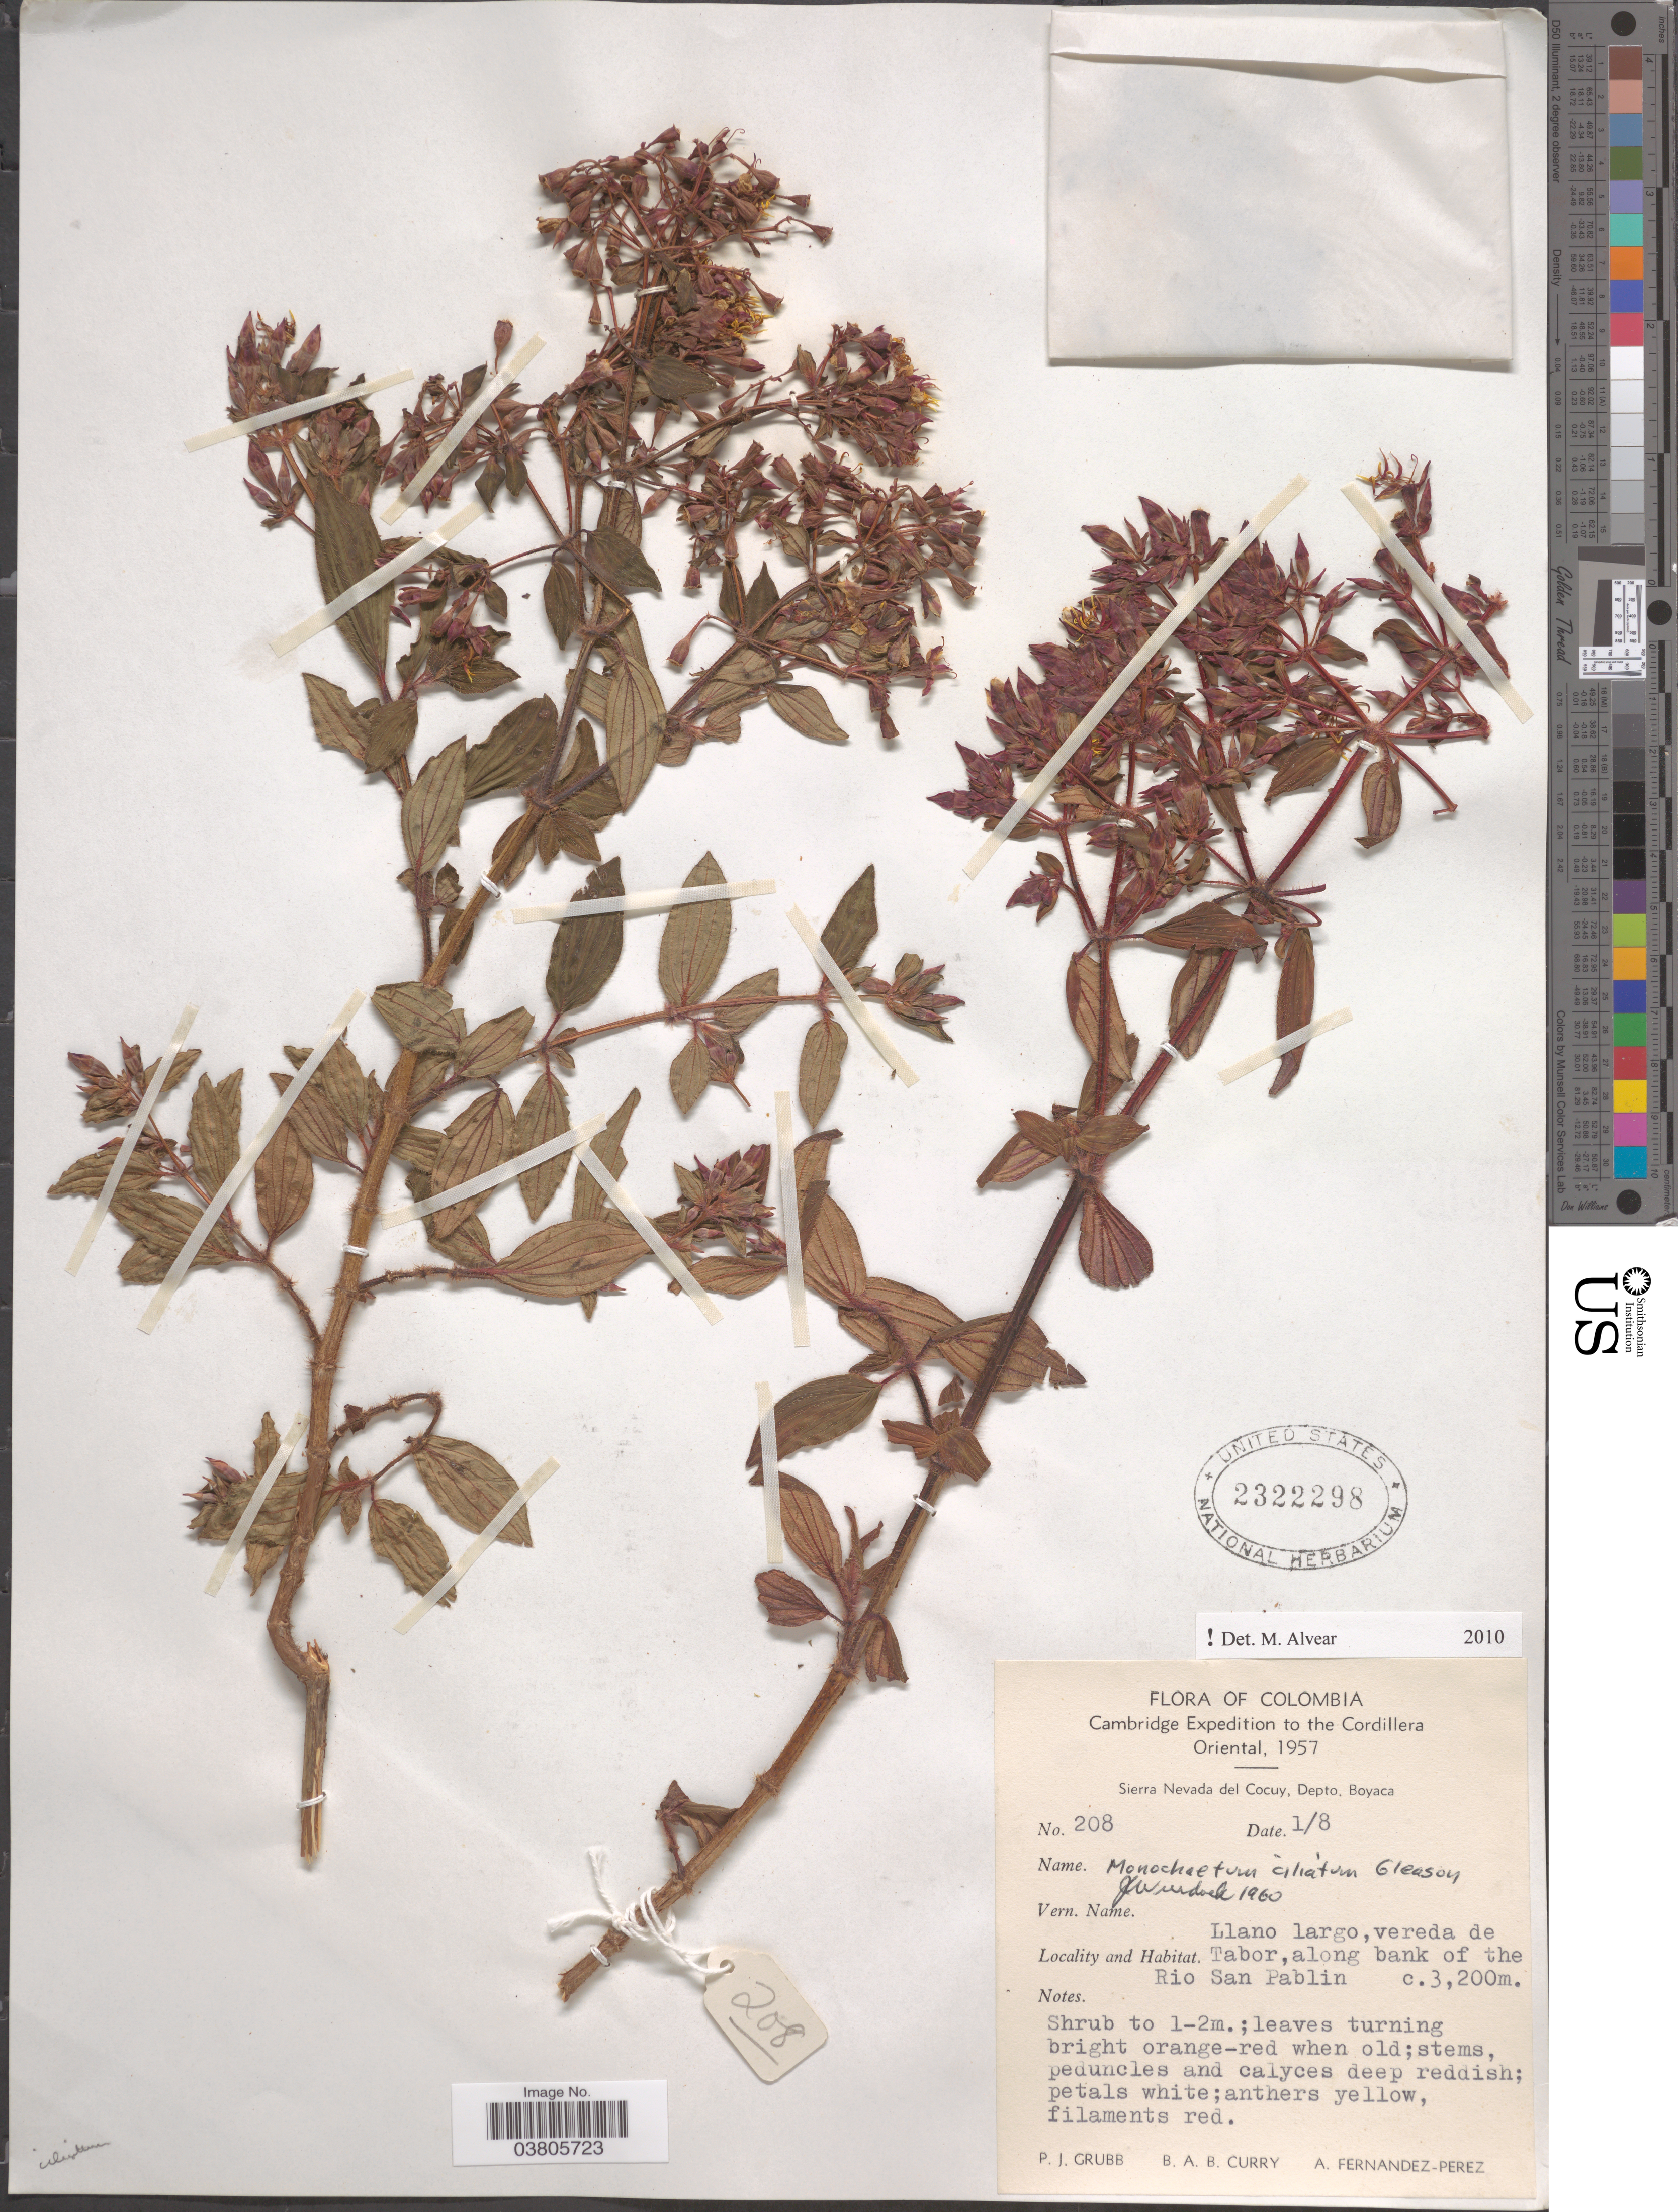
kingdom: Plantae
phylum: Tracheophyta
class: Magnoliopsida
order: Myrtales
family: Melastomataceae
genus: Monochaetum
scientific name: Monochaetum ciliatum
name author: Gleason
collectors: P. J. Grubb, B. A. B. Curry & A. Fernández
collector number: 208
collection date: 1957-08-01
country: Colombia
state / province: Boyacá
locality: Cordillera Oriental. Sierra Nevada del Cocuy, Depto. Boyaca. Llano largo, vereda de Tabor, along bank of the Rio San Pablin.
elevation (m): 3200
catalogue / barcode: US 2322298